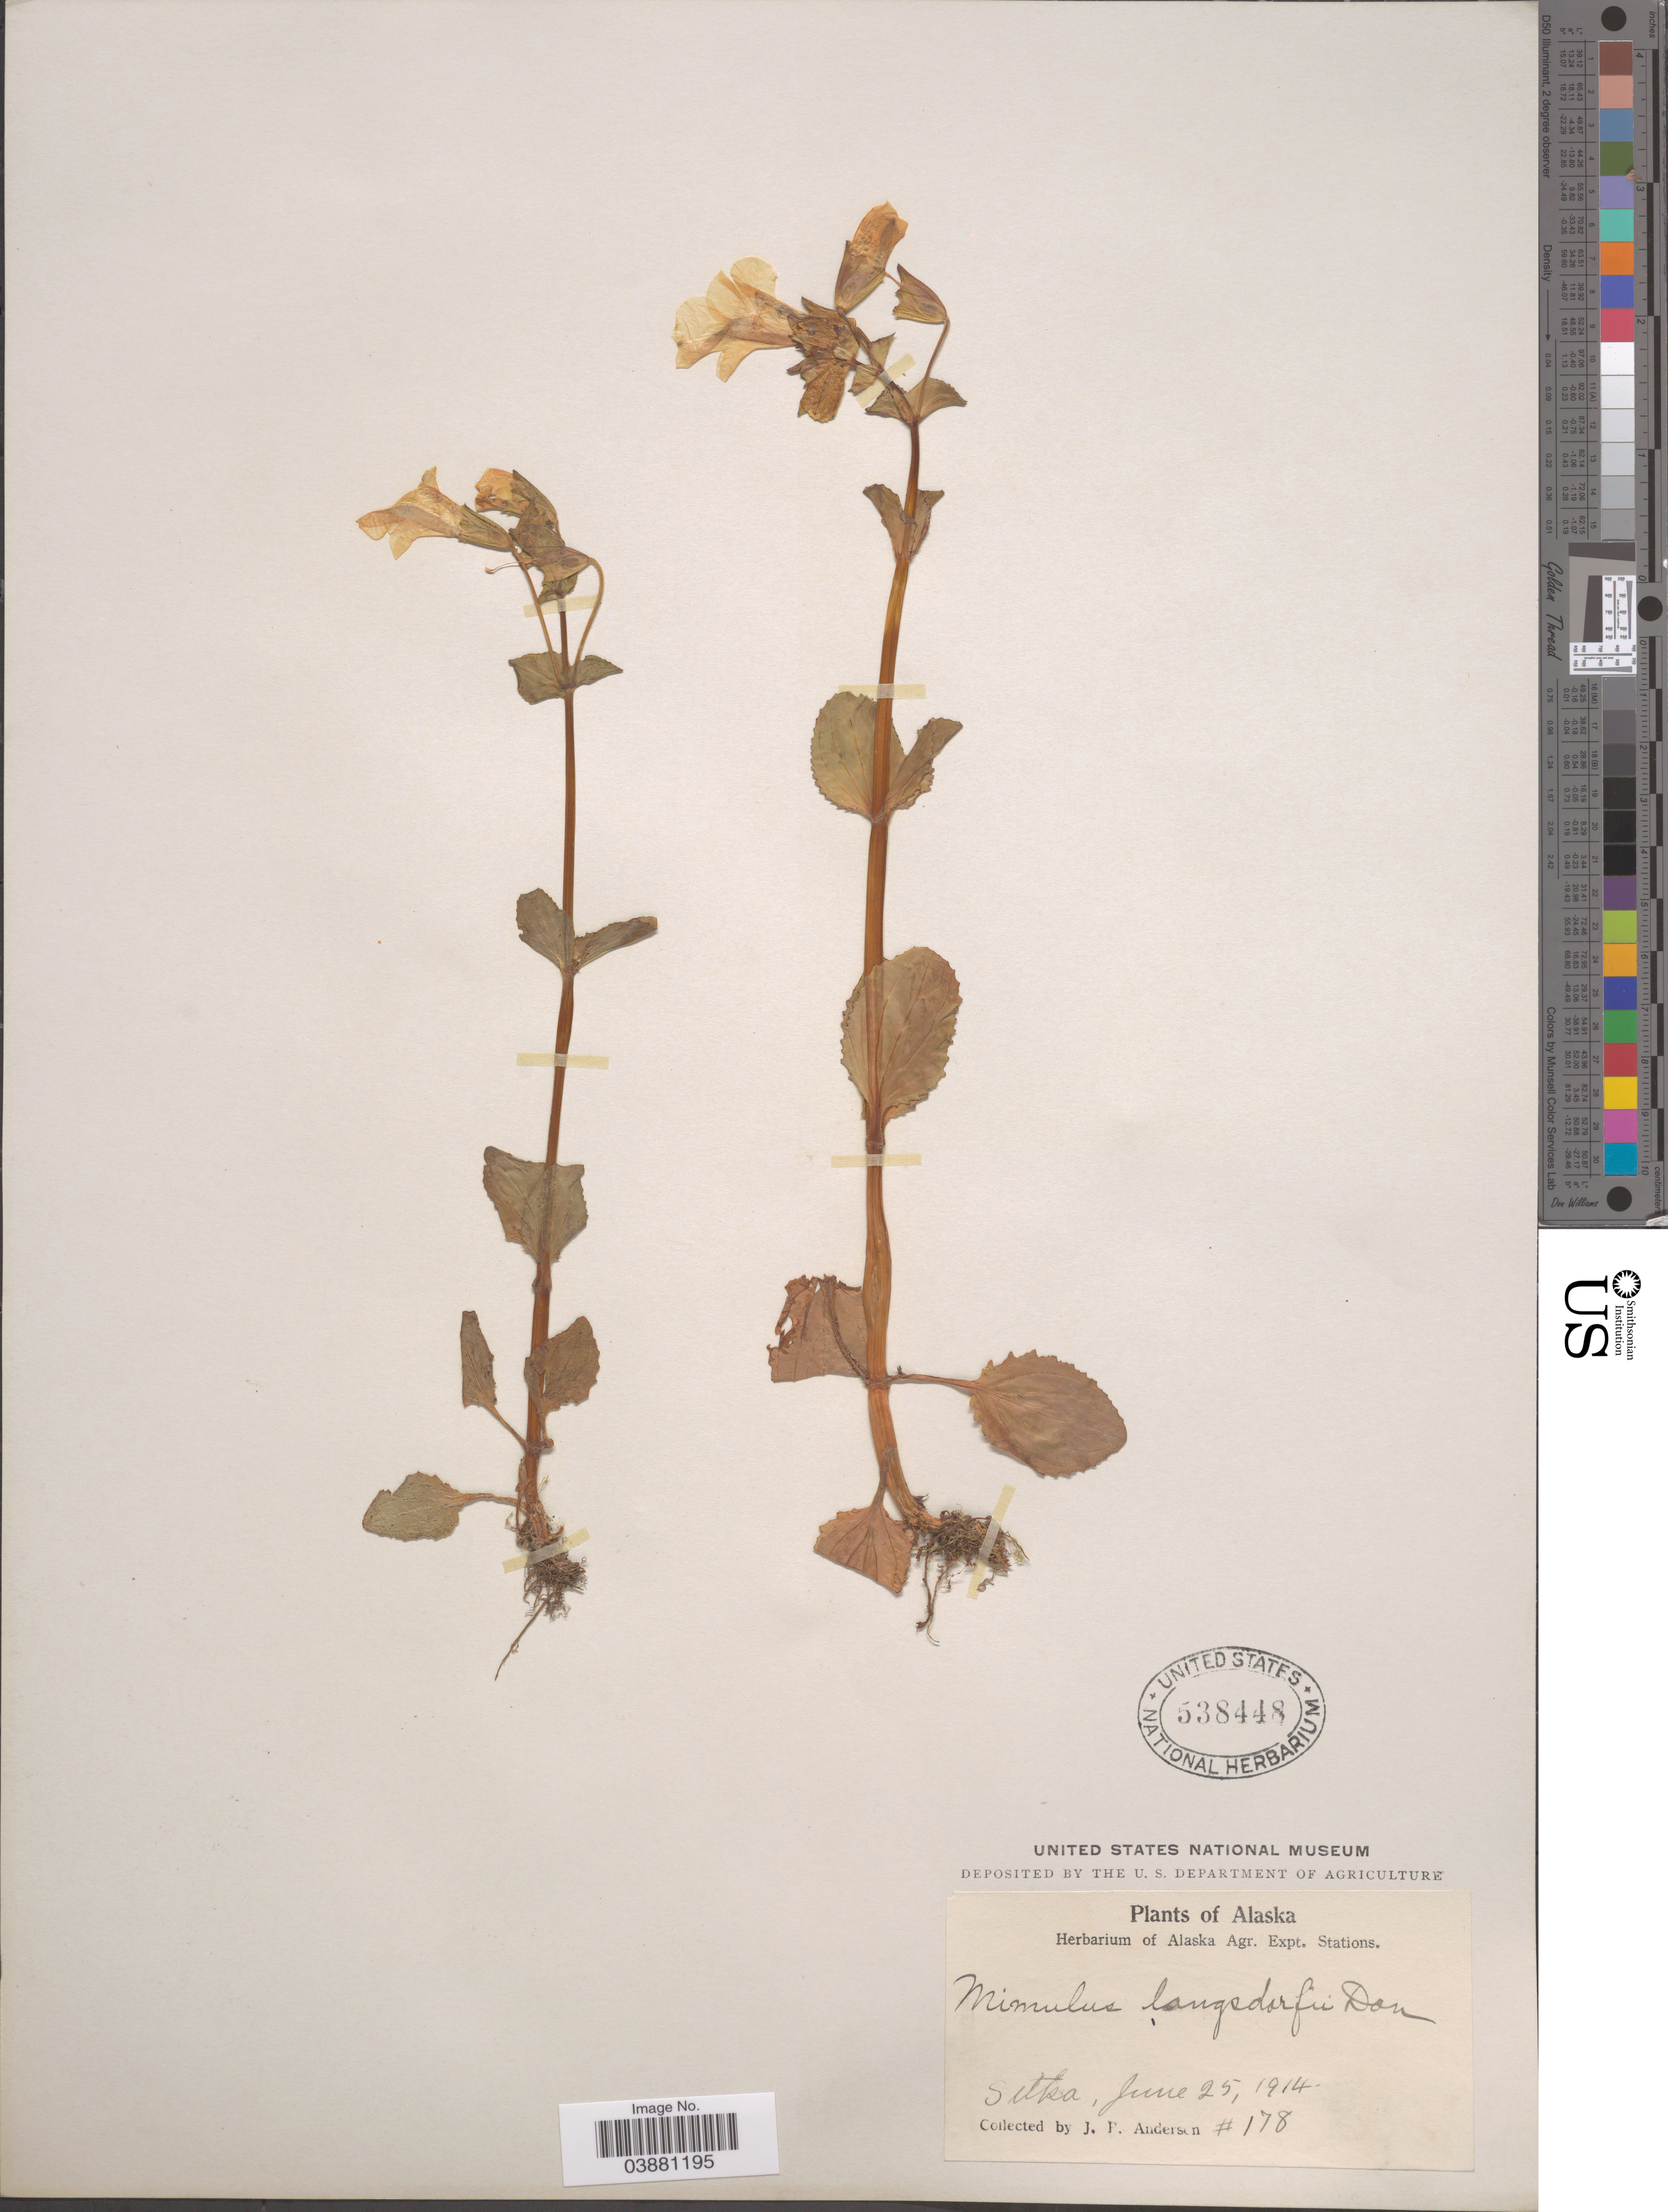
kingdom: Plantae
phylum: Tracheophyta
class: Magnoliopsida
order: Lamiales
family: Phrymaceae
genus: Mimulus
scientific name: Mimulus guttatus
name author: DC.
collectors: J. Andersen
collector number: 178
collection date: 1914-06-25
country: United States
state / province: Alaska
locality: Sitka.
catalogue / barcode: US 538448